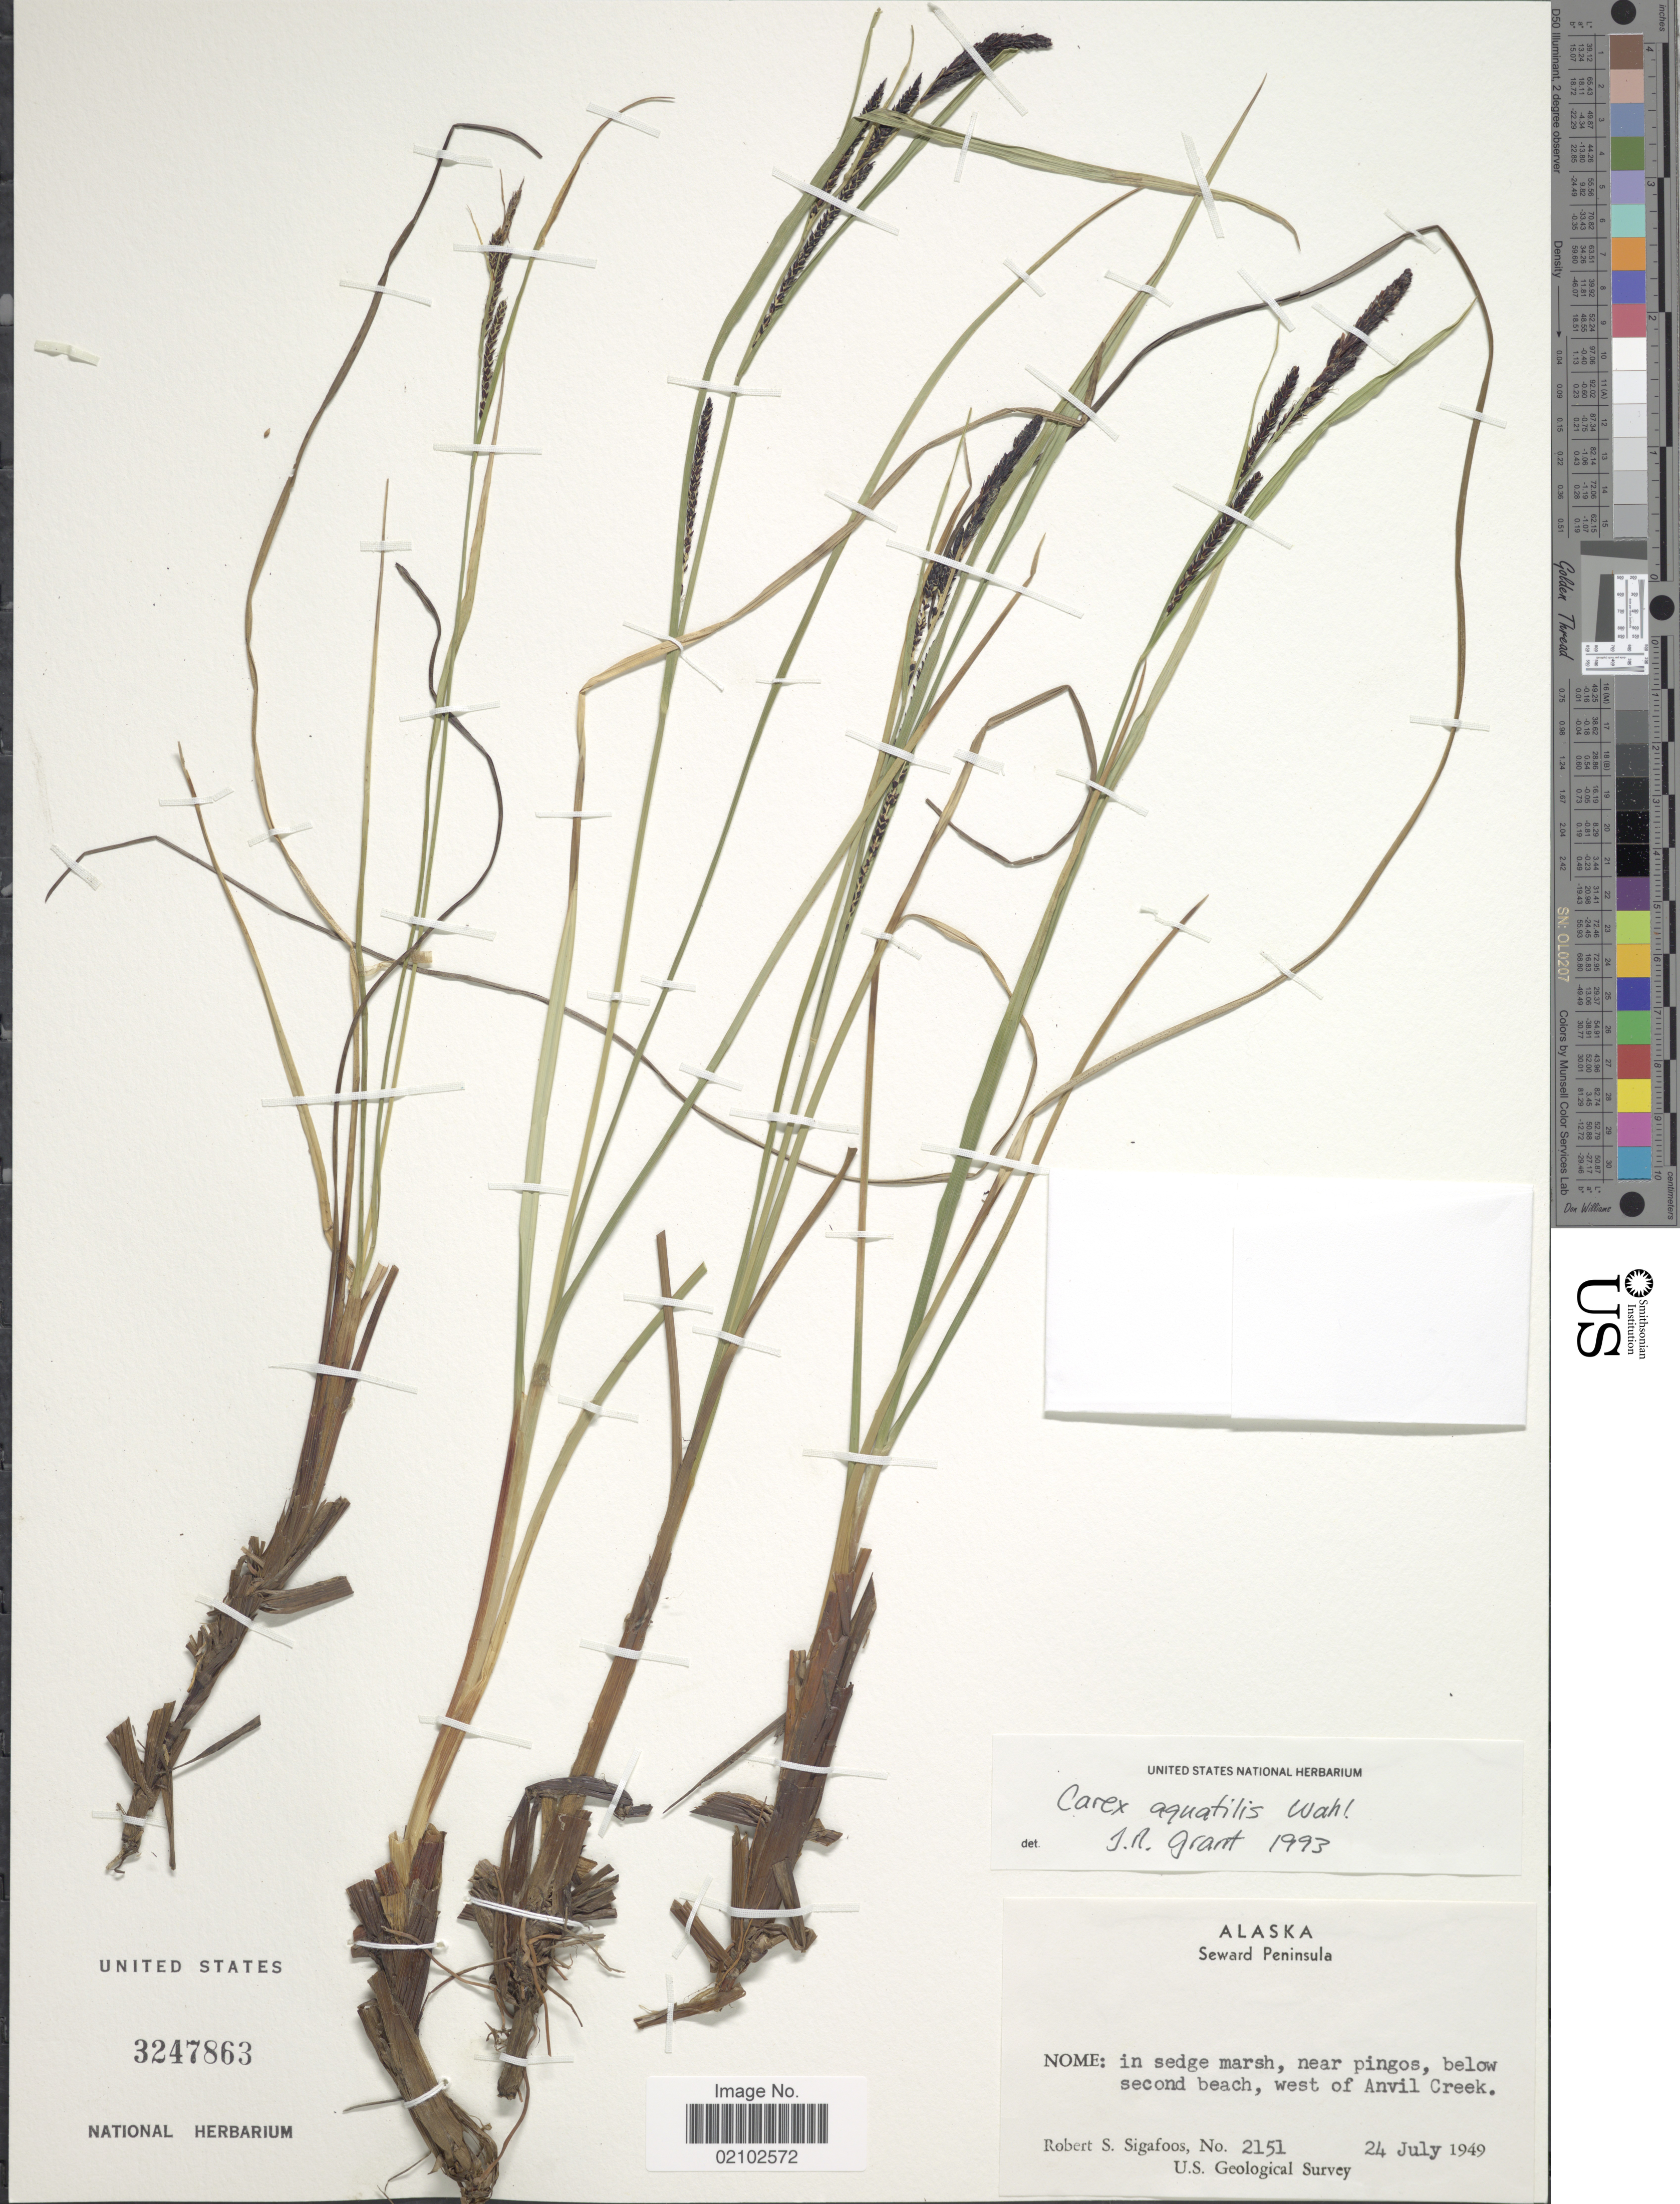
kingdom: Plantae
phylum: Tracheophyta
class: Liliopsida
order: Poales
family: Cyperaceae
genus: Carex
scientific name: Carex aquatilis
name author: Wahlenb.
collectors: R. Sigafoos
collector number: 2151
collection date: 1949-07-24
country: United States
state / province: Alaska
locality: Seward Peninsula, Nome: in segde marsh, near pingos, below second beach, west of Anvil Creek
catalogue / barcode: US 3247863